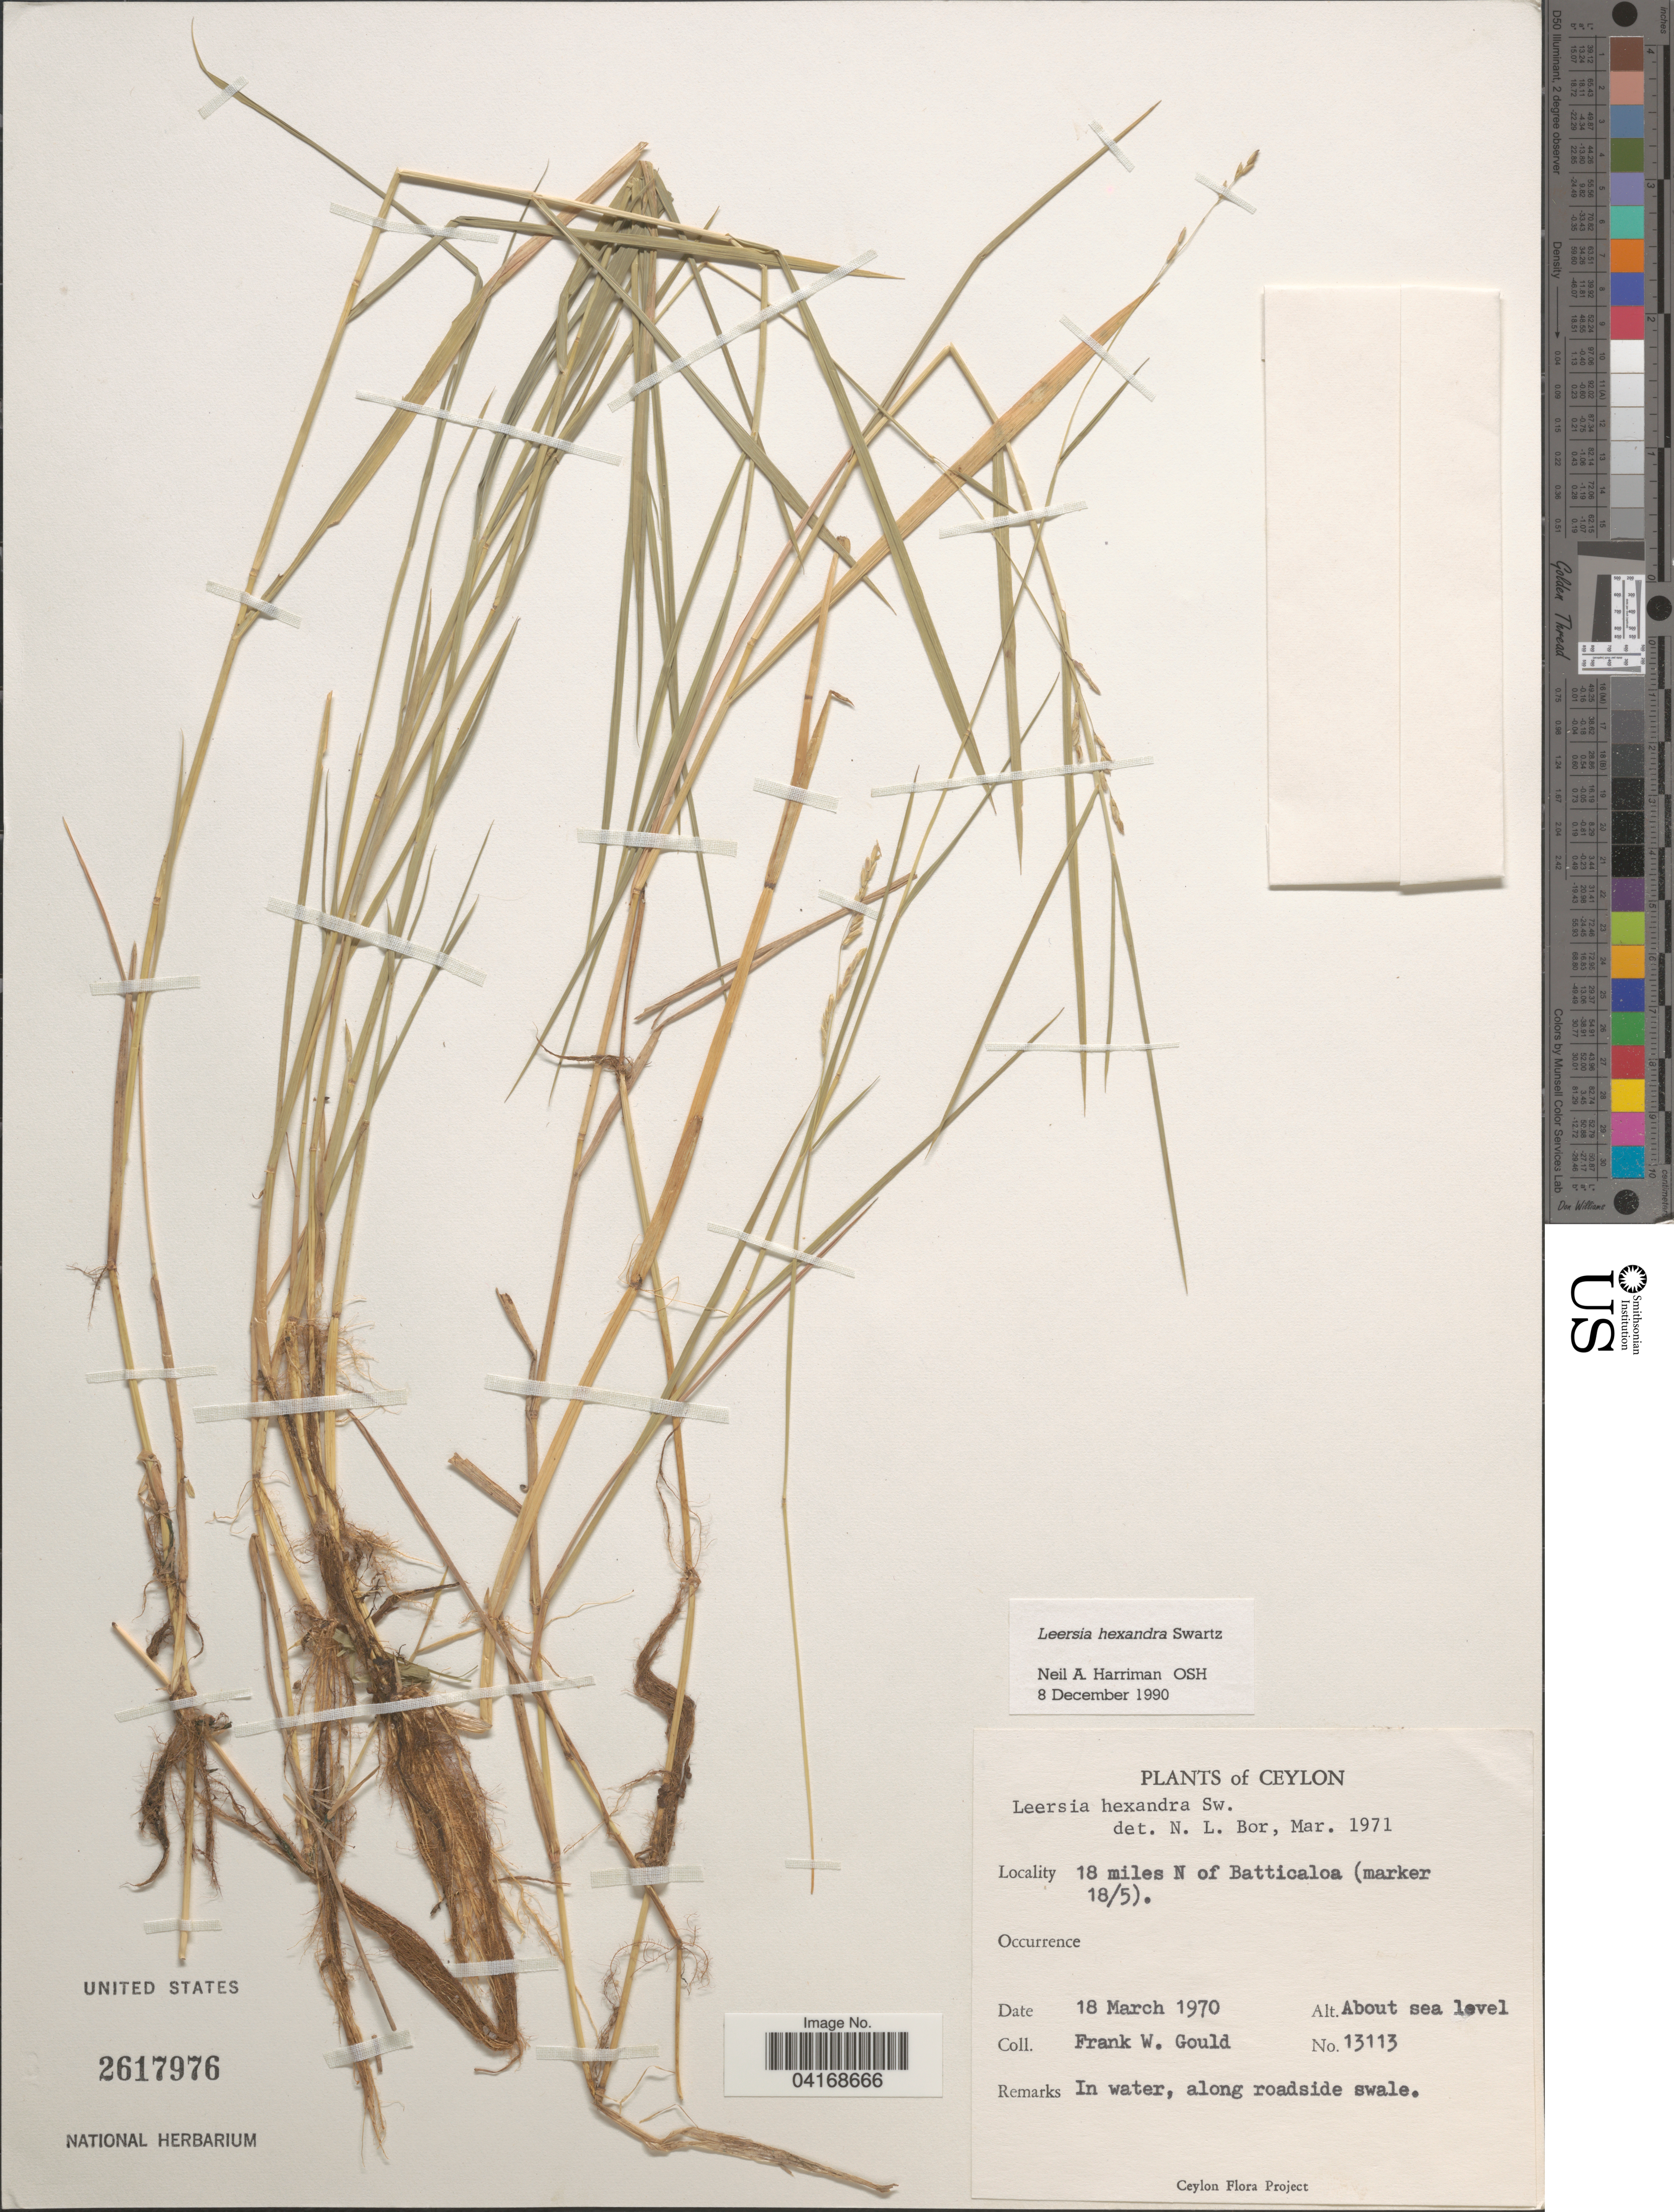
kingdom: Plantae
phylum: Tracheophyta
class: Liliopsida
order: Poales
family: Poaceae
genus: Leersia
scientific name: Leersia hexandra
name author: Sw.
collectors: F. W. Gould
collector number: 13113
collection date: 1970-03-18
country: Sri Lanka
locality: Ceylon. 18 miles N of Batticaloa (marker 18/5).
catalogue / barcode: US 2617976